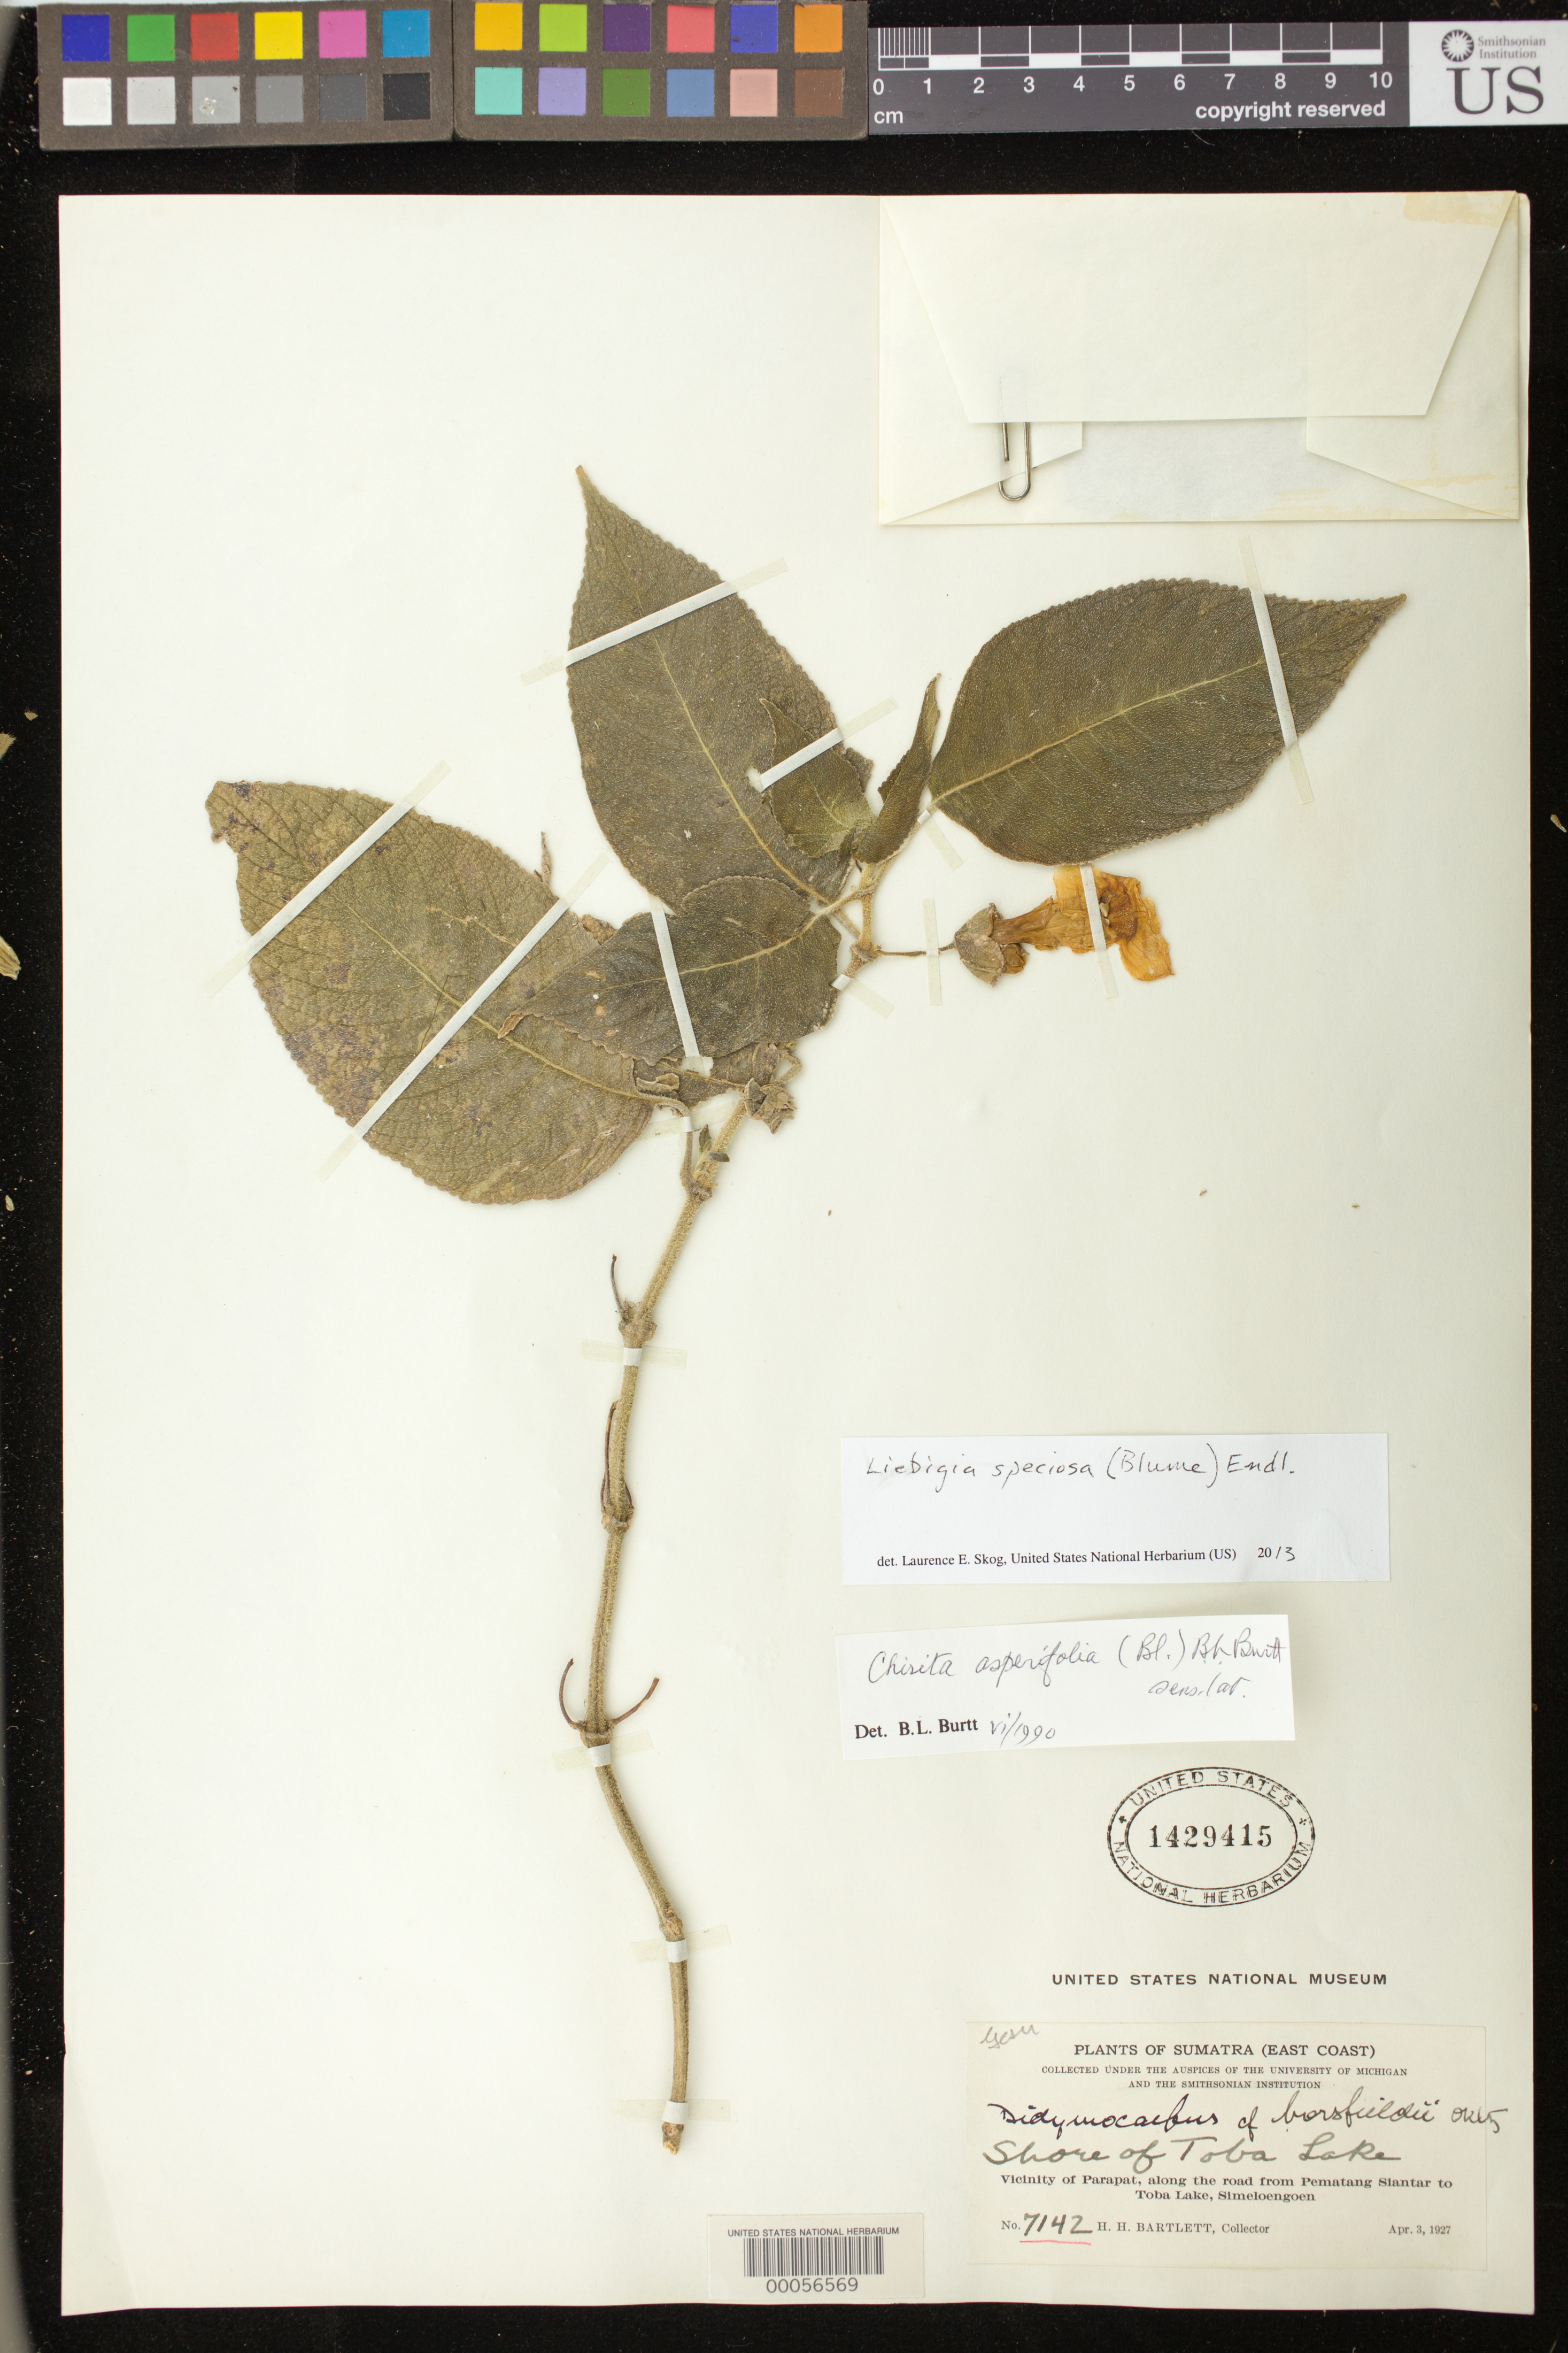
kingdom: Plantae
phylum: Tracheophyta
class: Magnoliopsida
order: Lamiales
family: Gesneriaceae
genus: Liebigia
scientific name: Liebigia speciosa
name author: (Blume) DC.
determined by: Skog, Laurence E.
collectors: H. H. Bartlett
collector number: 7142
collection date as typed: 03 Apr 1927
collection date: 1927-04-03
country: Indonesia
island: Sumatra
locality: Shore of toba lake, vicinity of parapat, along the road from pematang siantar to toba lake, simeloengoen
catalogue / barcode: US 1429415